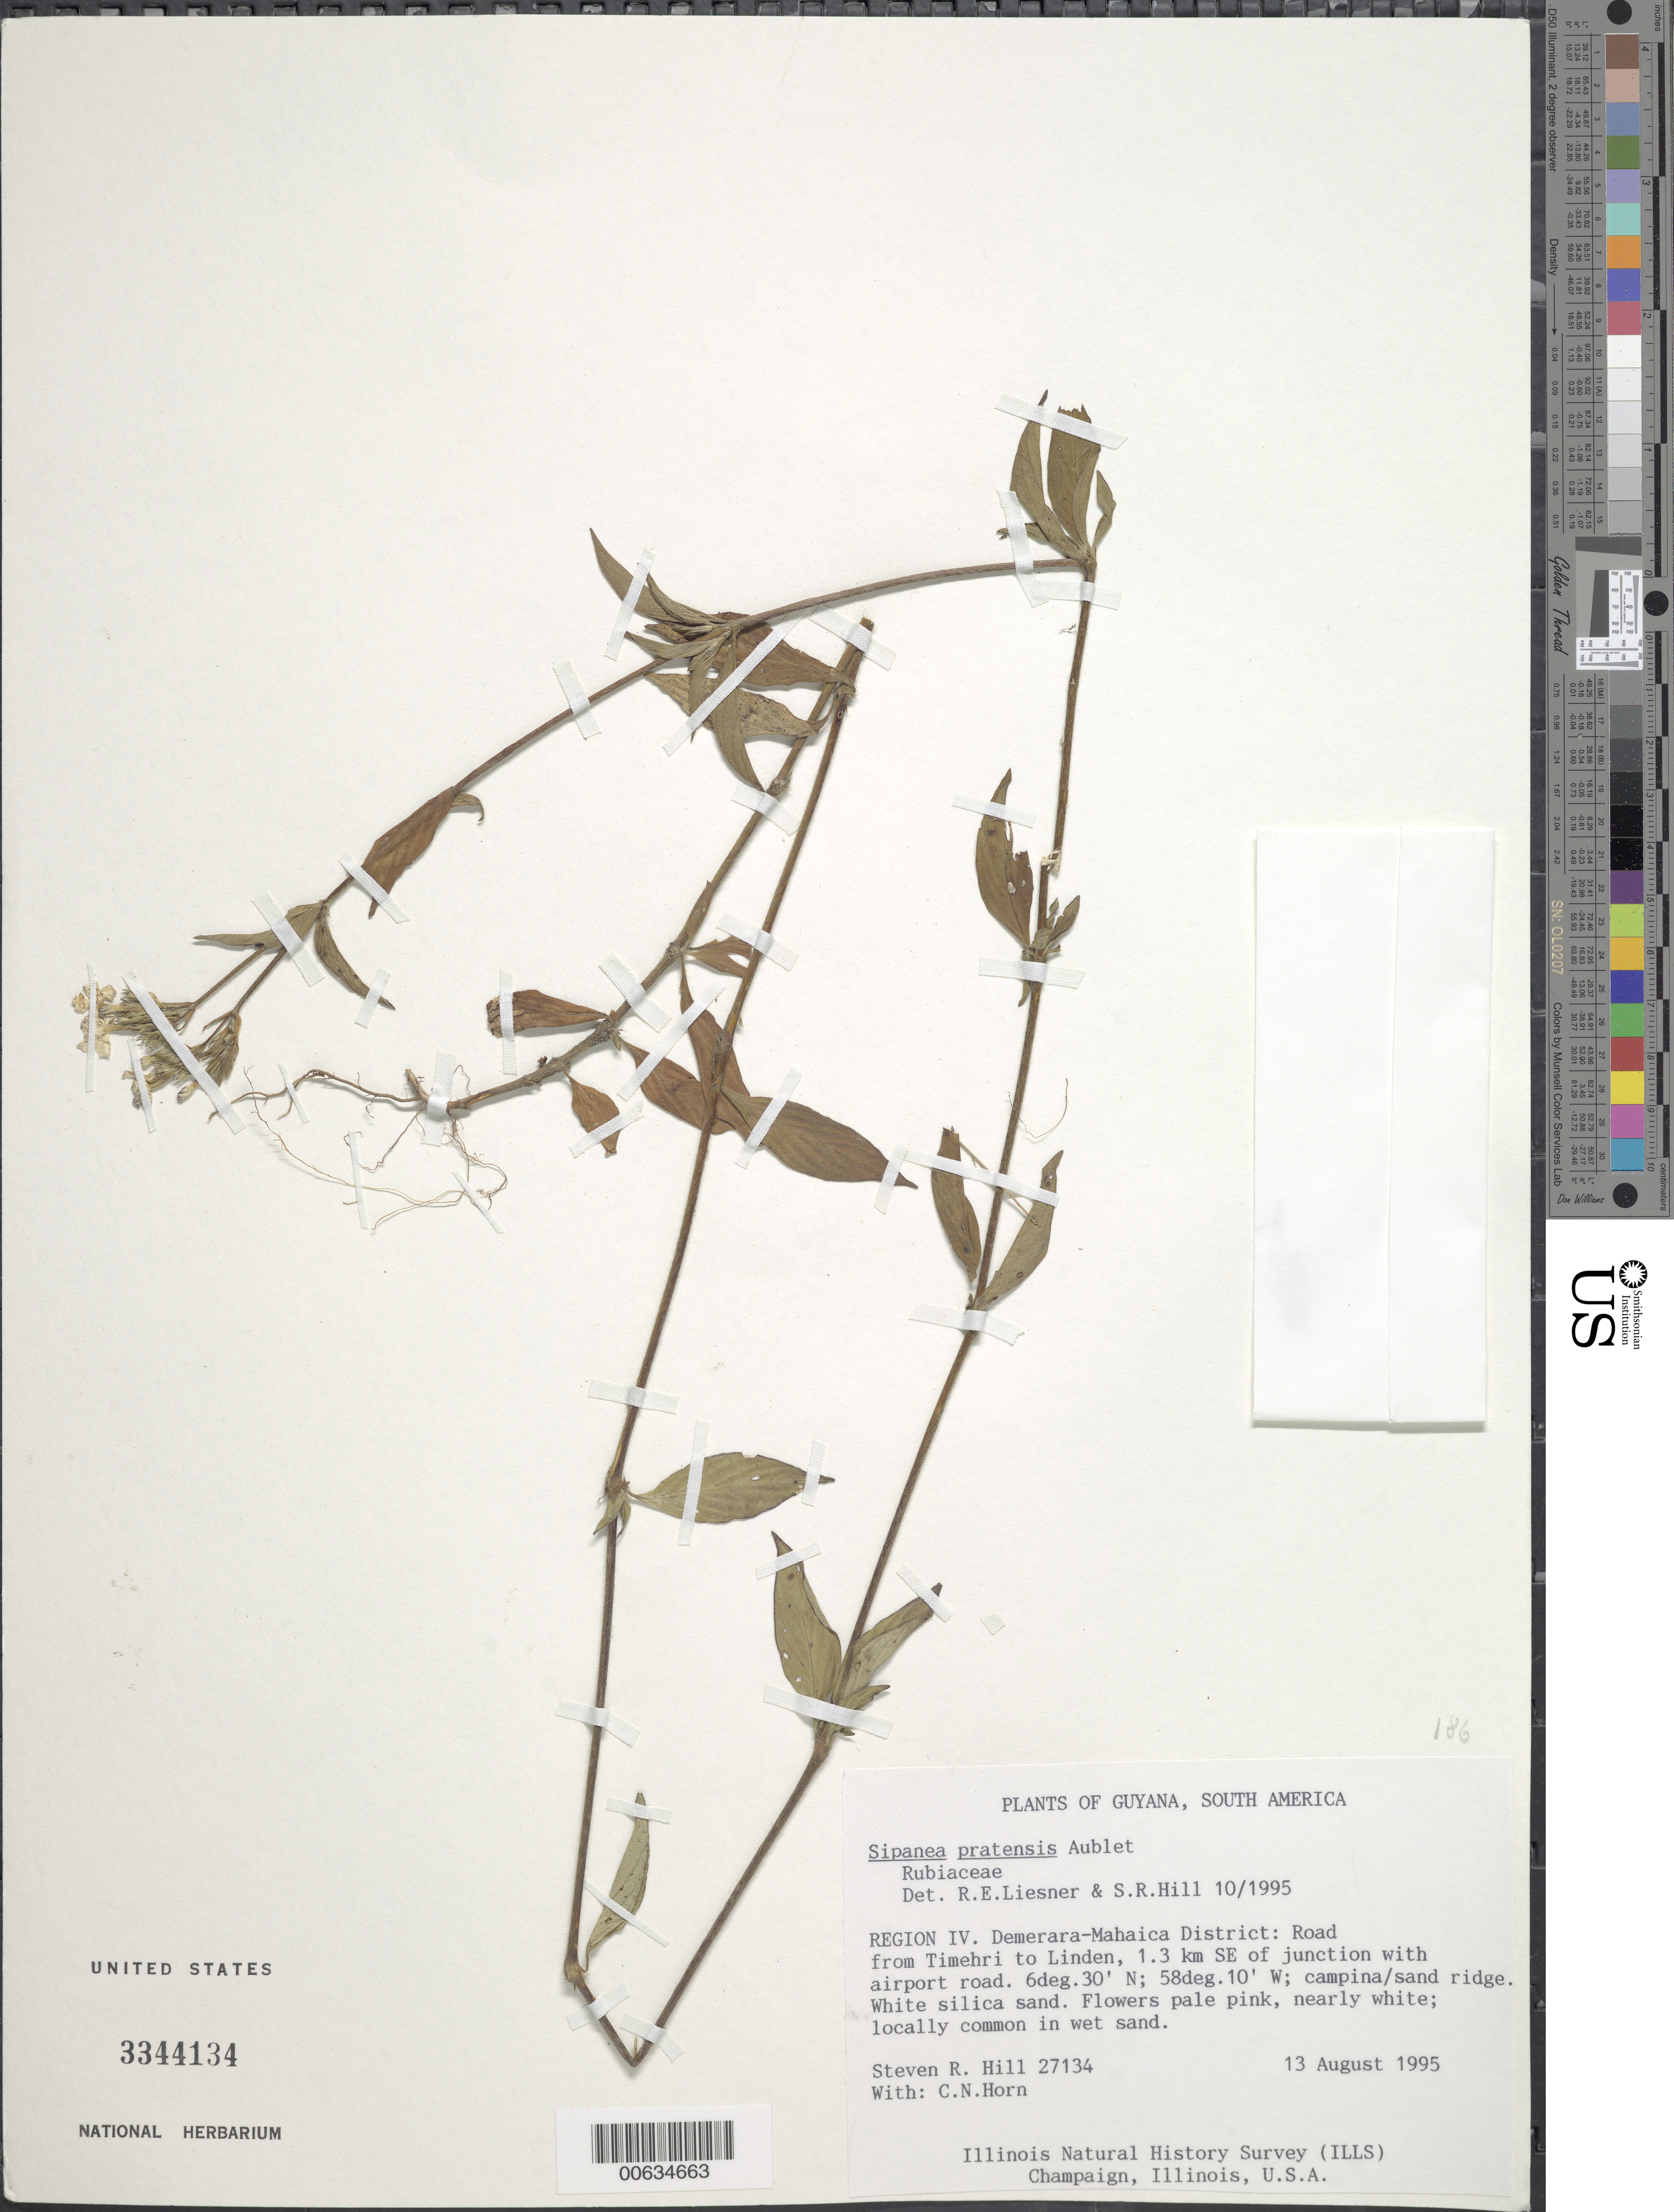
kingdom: Plantae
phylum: Tracheophyta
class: Magnoliopsida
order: Gentianales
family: Rubiaceae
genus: Sipanea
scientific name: Sipanea pratensis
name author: Aubl.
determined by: Liesner, R. L.; Hill, S. R.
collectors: S. R. Hill & C. N. Horn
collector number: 27134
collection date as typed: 13-Aug-95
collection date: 1995-08-13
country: Guyana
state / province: Demerara-Mahaica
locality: Timehri to Linden road, 1.3 km SE of junc. with airport road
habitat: Campina/sand ridge, white silica sand; in wet sand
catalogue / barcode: US 3344134